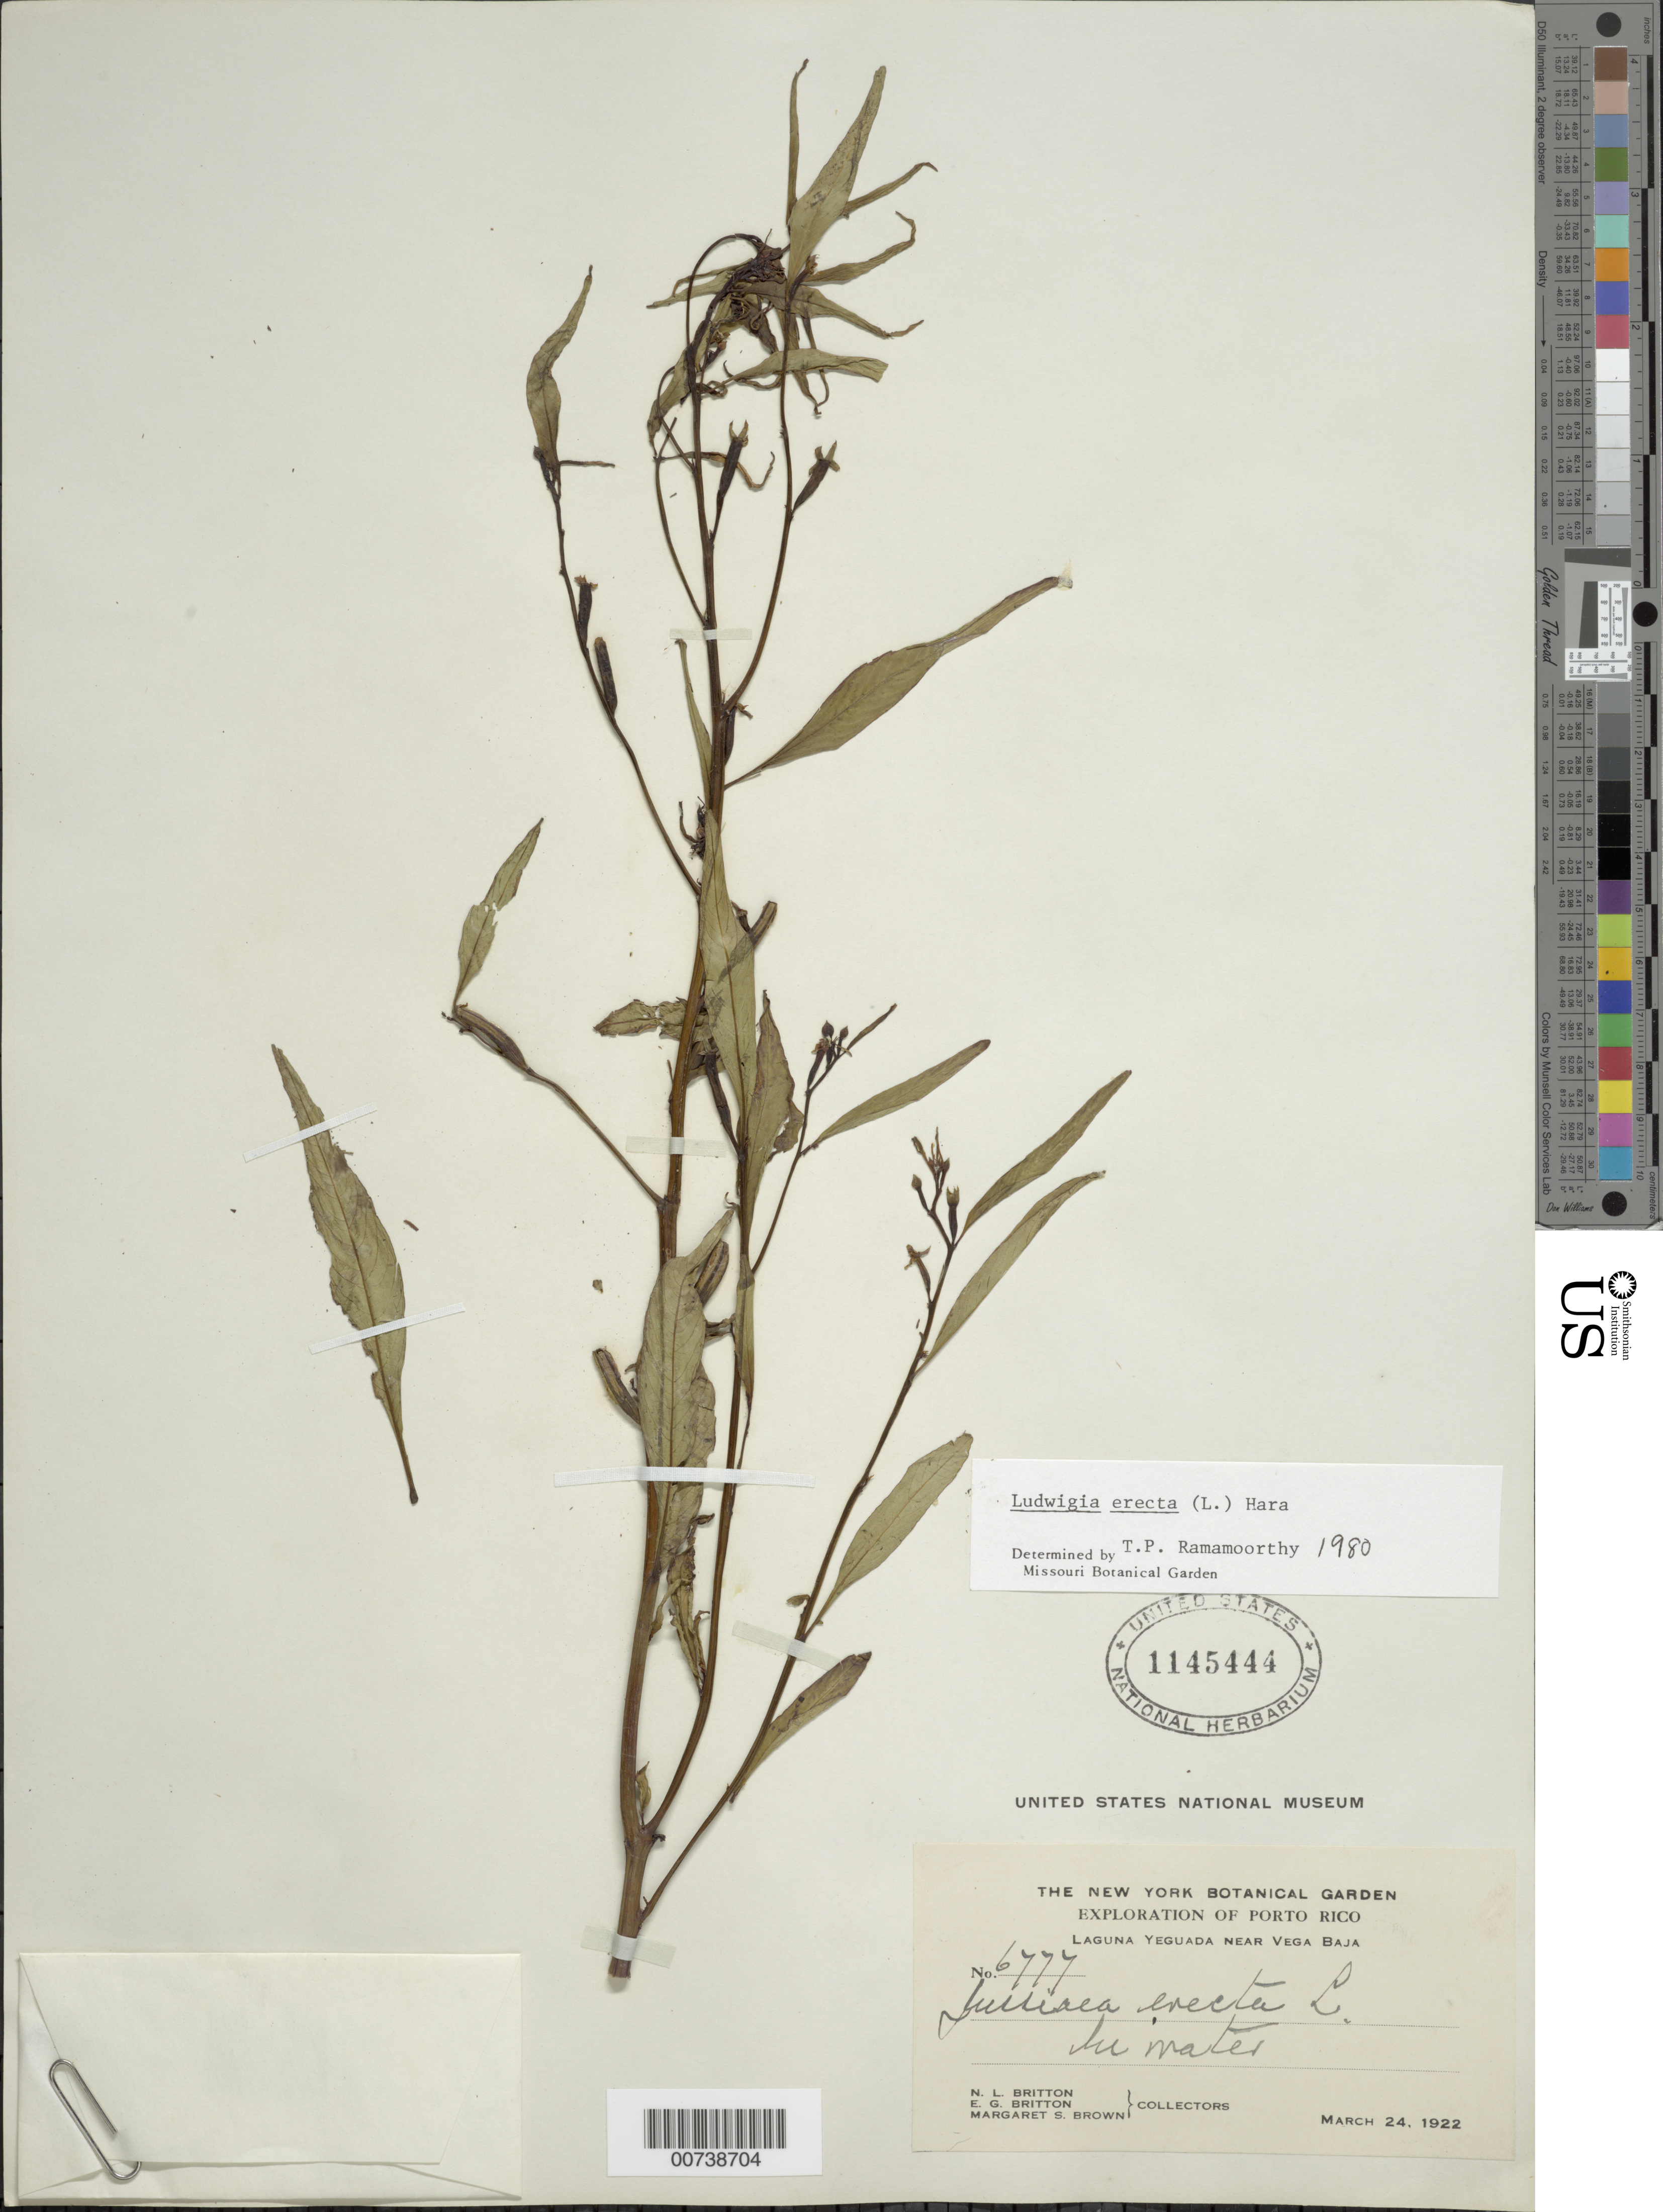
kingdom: Plantae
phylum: Tracheophyta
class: Magnoliopsida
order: Myrtales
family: Onagraceae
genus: Ludwigia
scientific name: Ludwigia erecta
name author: (L.) H. Hara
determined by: Ramamoorthy, T. P.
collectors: N. Britton, E. G. Britton & M. S. Brown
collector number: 6777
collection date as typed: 24 Mar 1922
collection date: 1922-03-24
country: Puerto Rico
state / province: Vega Baja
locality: Laguna Yeguada near Vega Baja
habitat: In water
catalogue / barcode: US 1145444